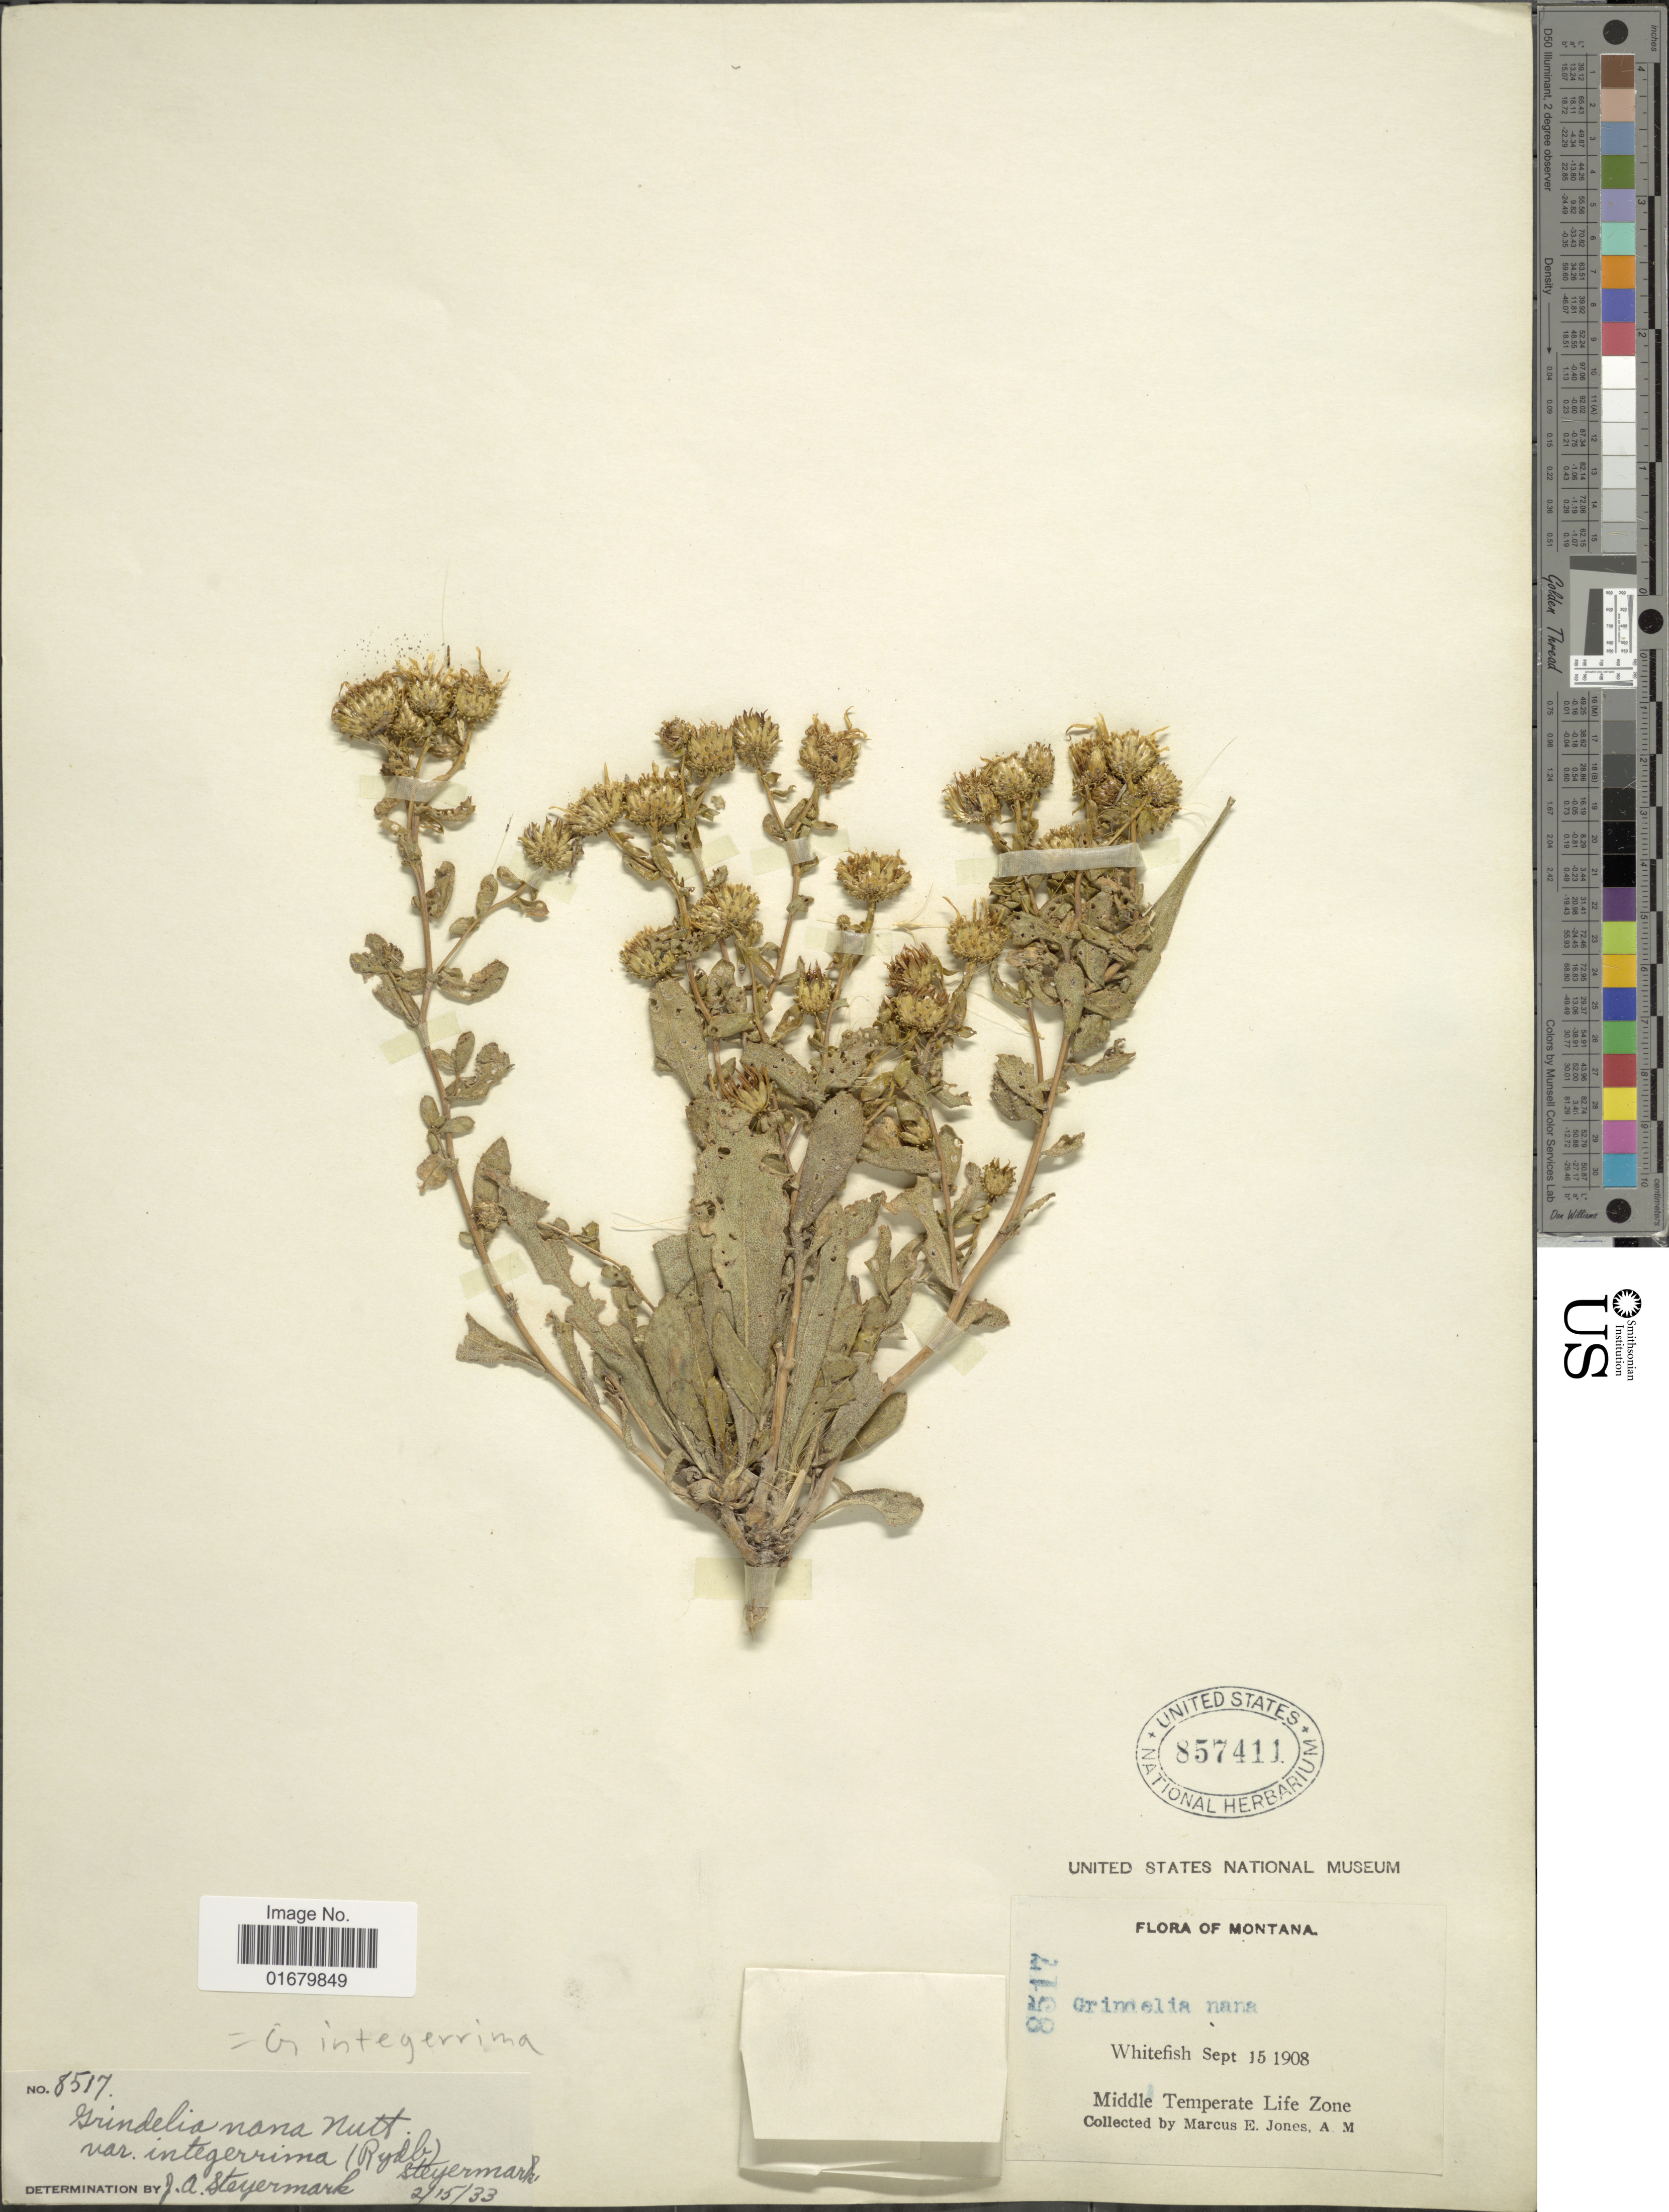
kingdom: Plantae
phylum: Tracheophyta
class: Magnoliopsida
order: Asterales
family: Asteraceae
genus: Grindelia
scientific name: Grindelia integerrima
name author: Rydb.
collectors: M. E. Jones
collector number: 8517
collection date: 1908-09-15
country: United States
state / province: Montana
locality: Whitefish, Middle Tempertate Life Zone.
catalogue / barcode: US 857411